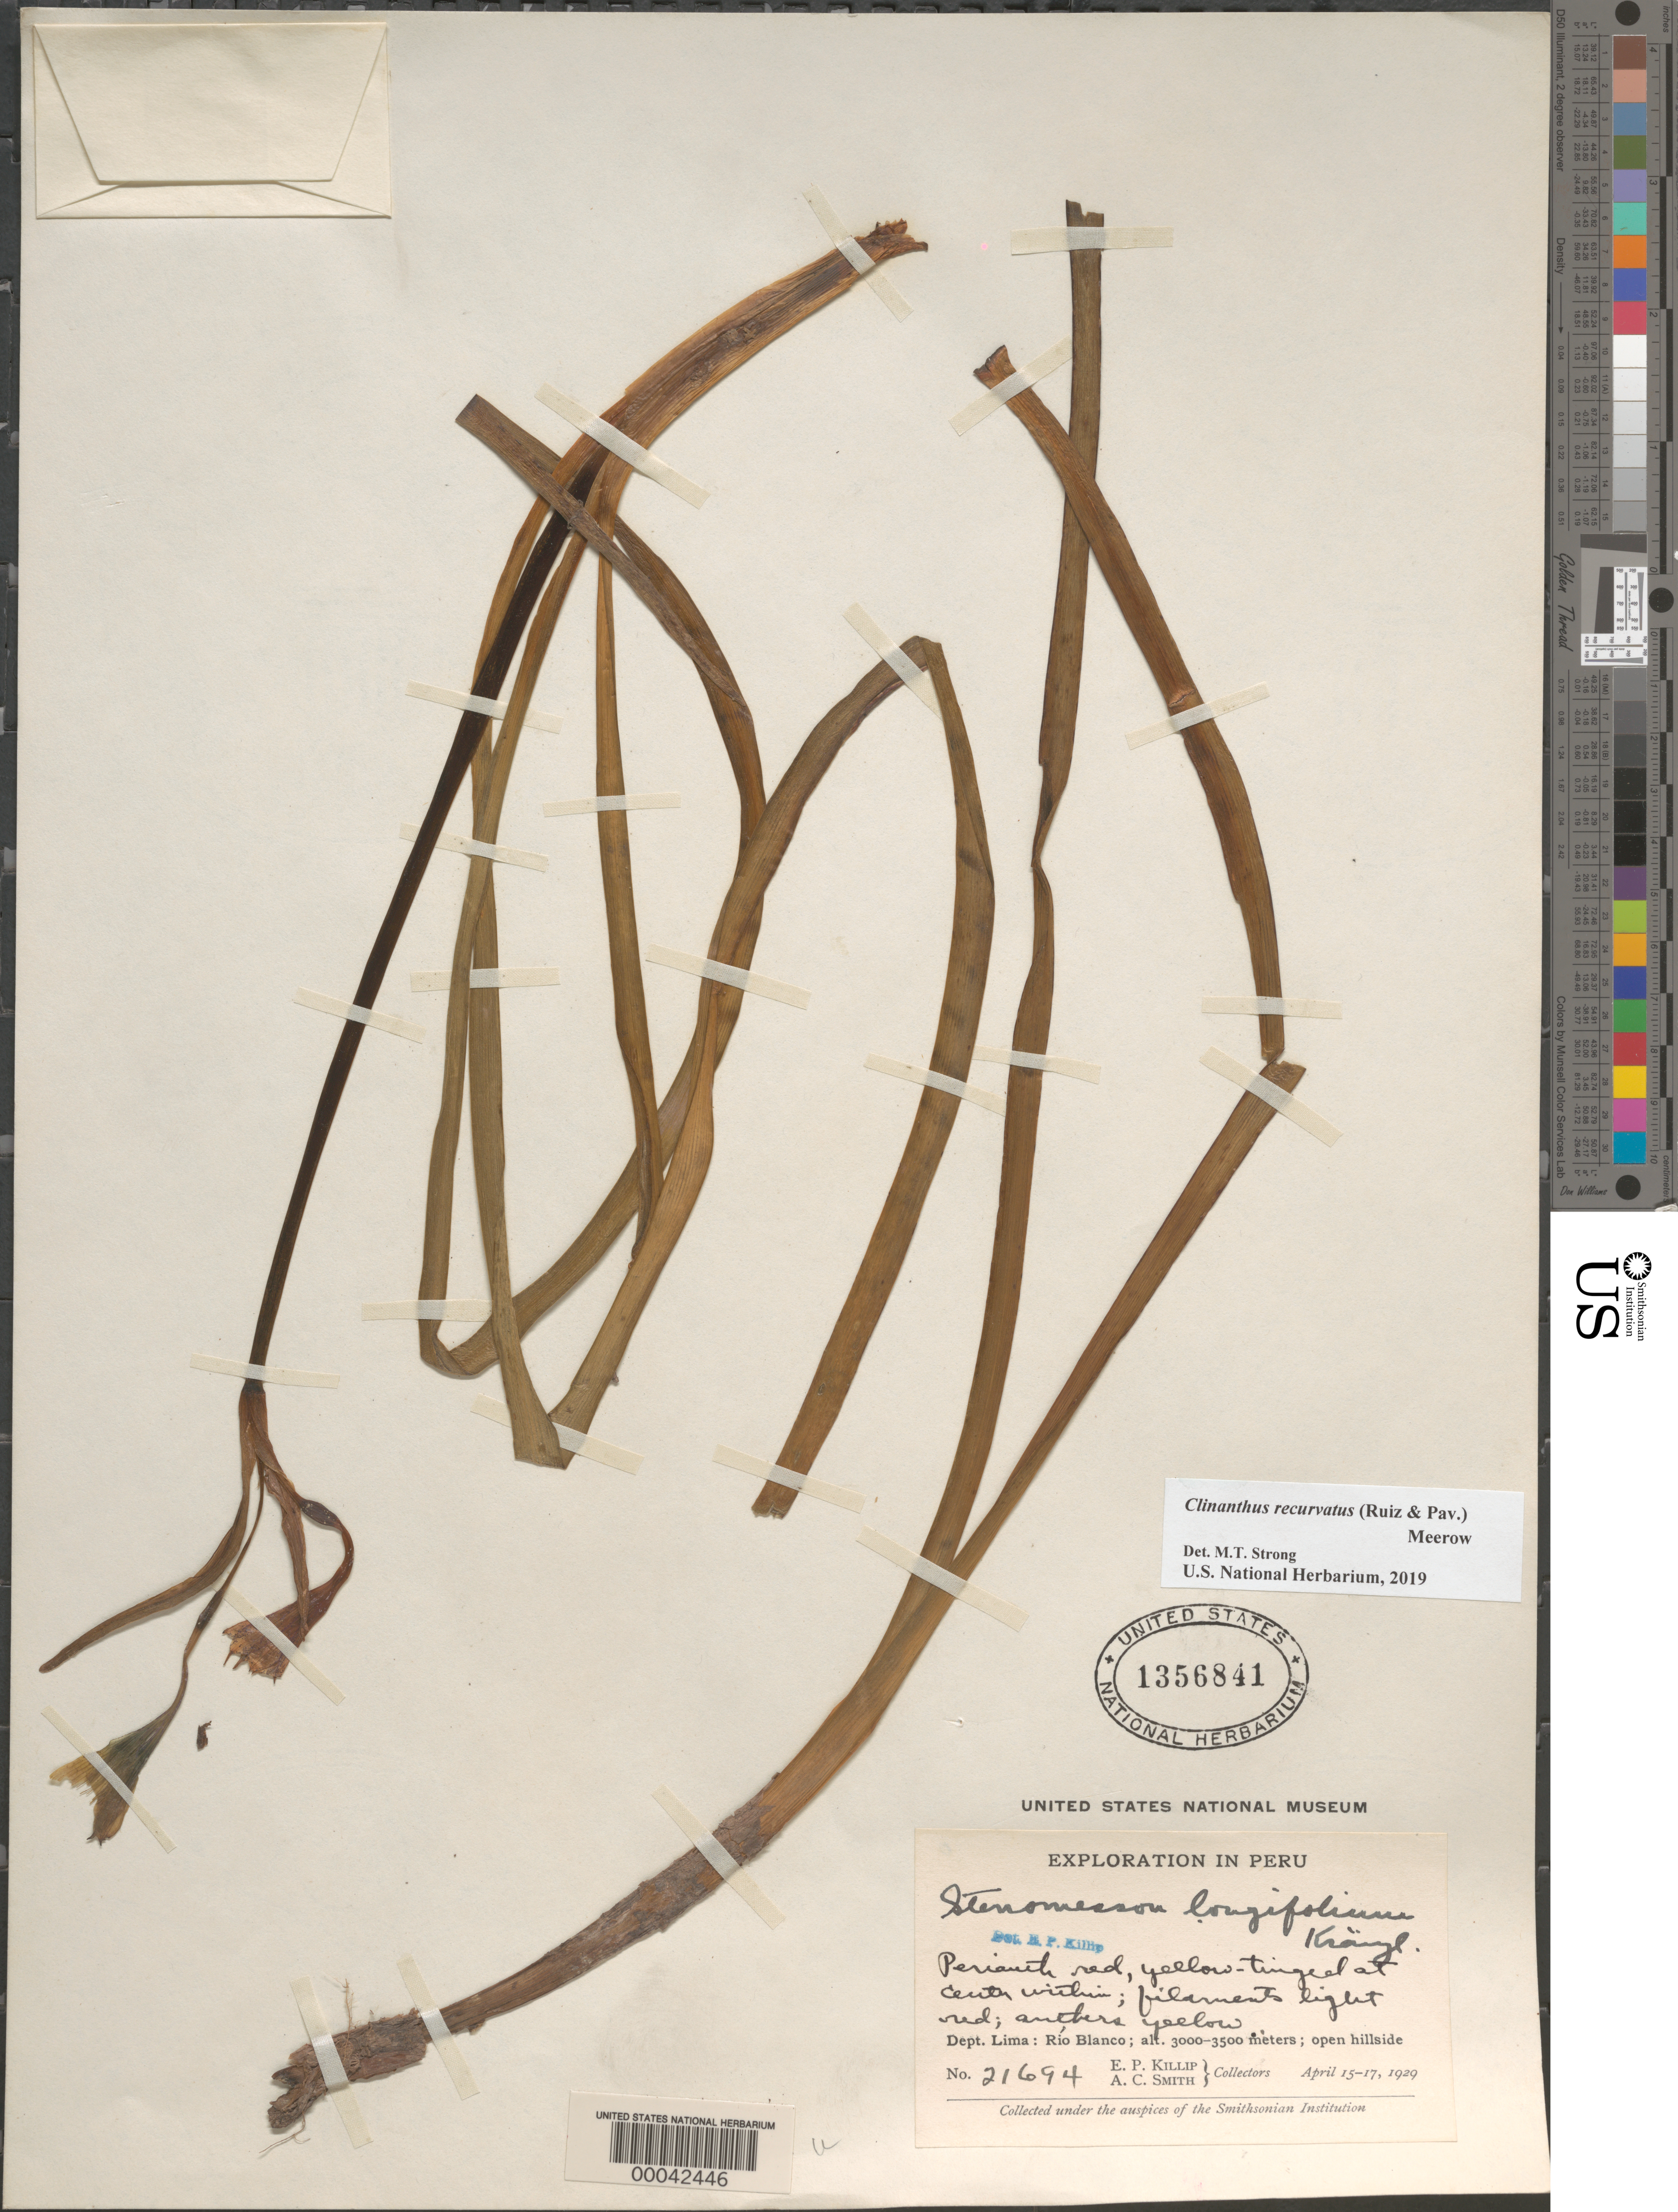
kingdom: Plantae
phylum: Tracheophyta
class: Liliopsida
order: Asparagales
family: Amaryllidaceae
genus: Clinanthus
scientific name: Clinanthus recurvatus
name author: (Ruiz & Pav.) Meerow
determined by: Strong, Mark T., (BOT), Smithsonian Institution - National Museum of Natural History (UNITED STATES)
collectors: E. P. Killip & A. C. Smith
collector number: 21694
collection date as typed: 15 Apr 1929 to 17 Apr 1929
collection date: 1929-04-15/1929-04-17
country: Peru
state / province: Lima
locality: Rio blanco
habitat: Open hillside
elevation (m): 3000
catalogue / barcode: US 1356841